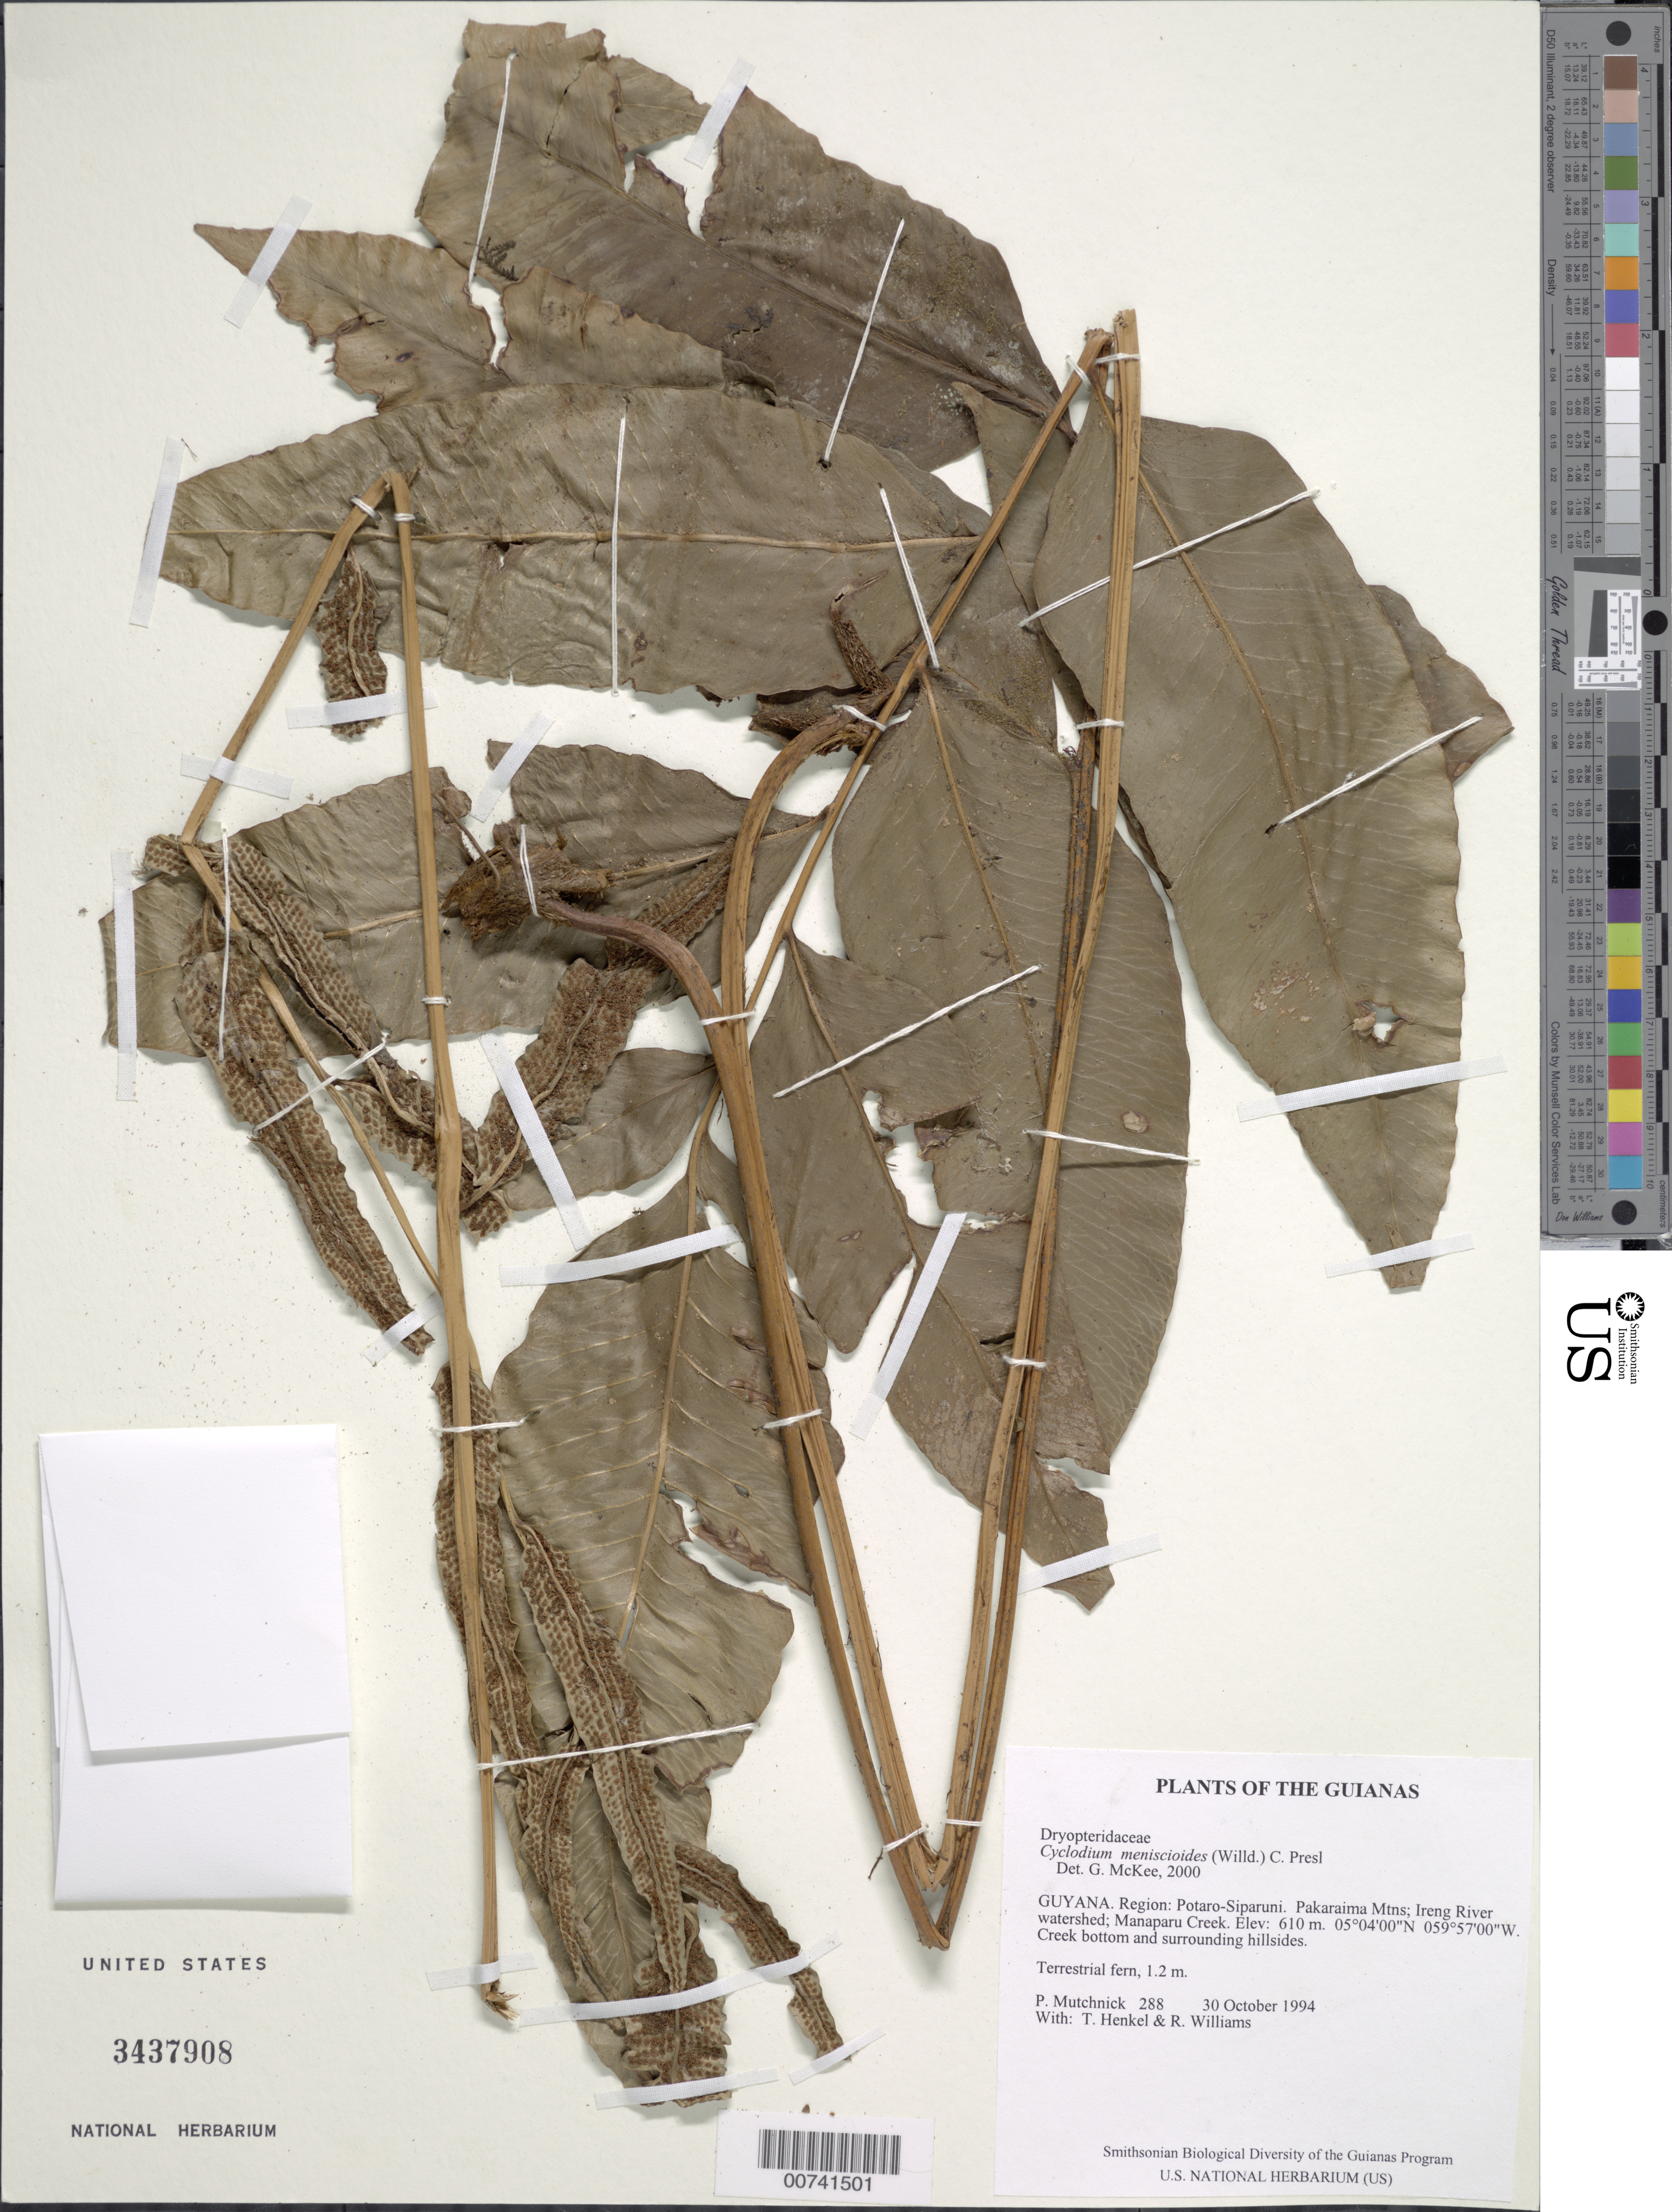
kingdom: Plantae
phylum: Tracheophyta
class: Polypodiopsida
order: Polypodiales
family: Dryopteridaceae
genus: Cyclodium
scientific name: Cyclodium meniscioides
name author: (Willd.) C. Presl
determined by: McKee, G. S., (US), NMNH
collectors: P. Mutchnick, T. Henkel & R. Williams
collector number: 288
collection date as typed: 30 October 1994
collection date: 1994-10-30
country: Guyana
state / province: Potaro-Siparuni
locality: Pakaraima Mtns; Ireng River watershed; Manaparu Creek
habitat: Creek bottom and surrounding hillsides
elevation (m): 610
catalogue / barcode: US 3437908